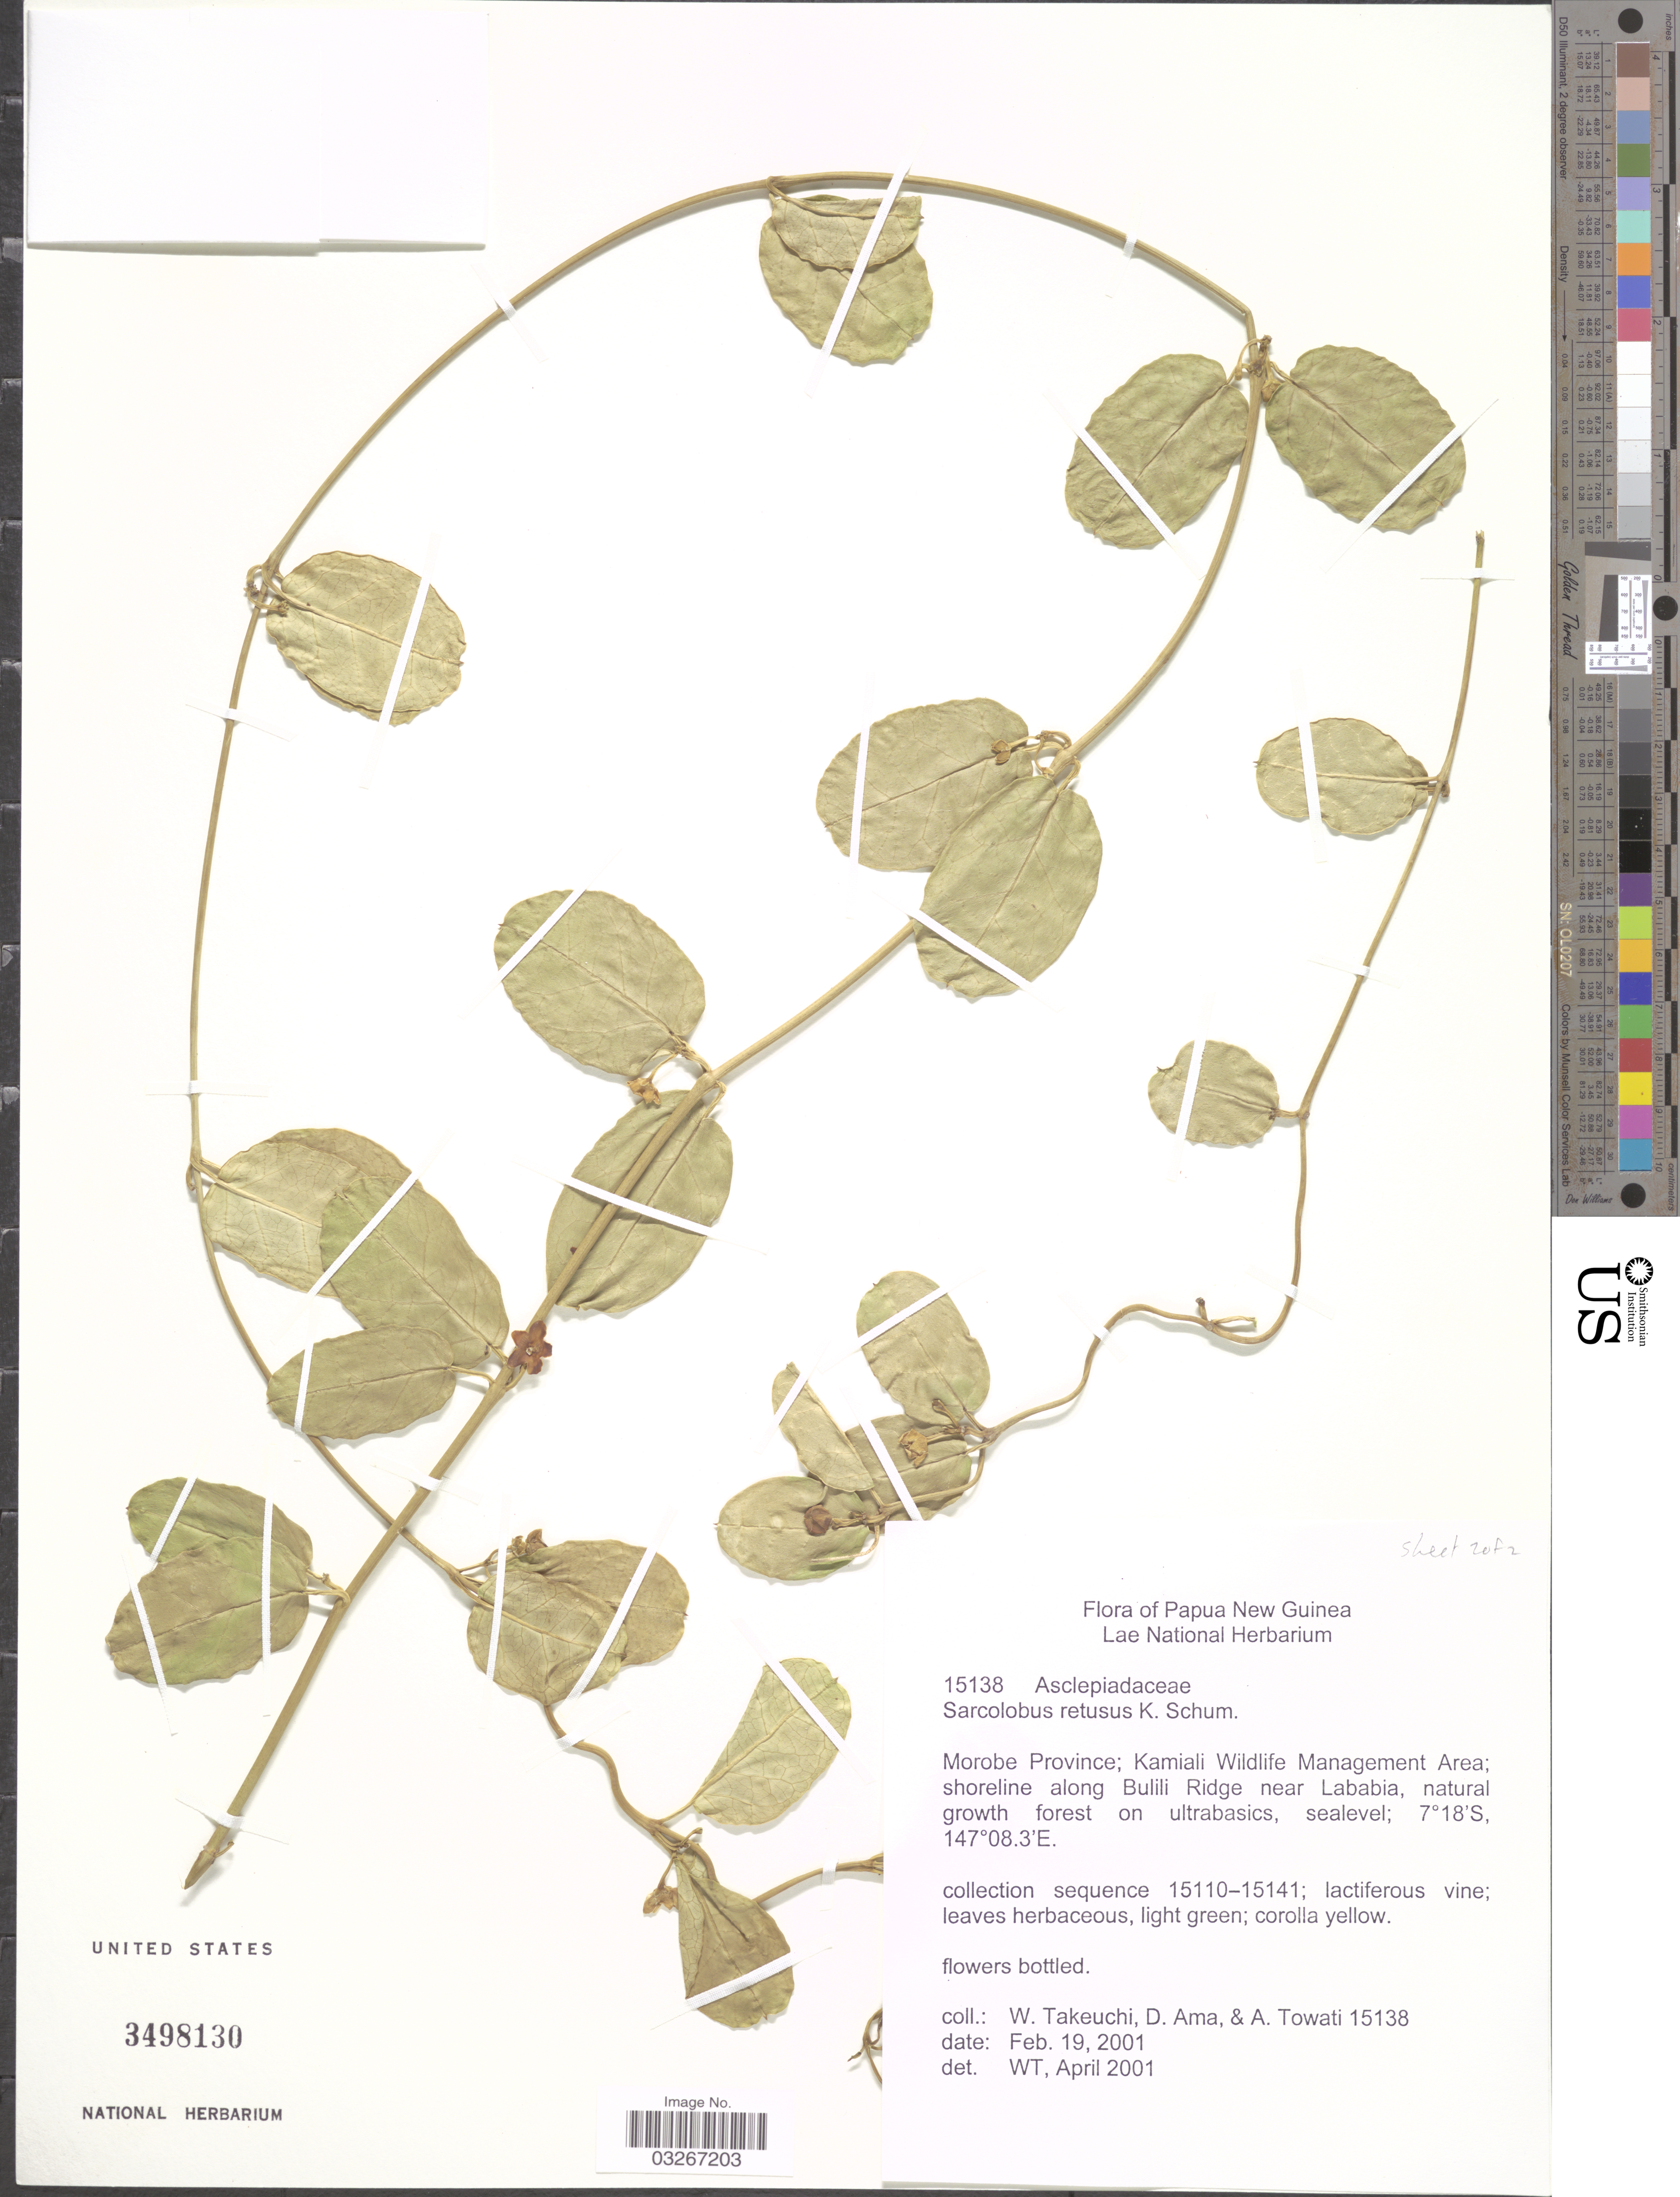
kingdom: Plantae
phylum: Tracheophyta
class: Magnoliopsida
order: Gentianales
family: Apocynaceae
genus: Sarcolobus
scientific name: Sarcolobus retusus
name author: K. Schum.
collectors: W. Takeuchi, D. Ama & A. Towati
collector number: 15138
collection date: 2001-02-19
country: Papua New Guinea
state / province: Morobe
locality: Kamiali Wildlife Management Area; shoreline along Bulili Ridge near Lababia.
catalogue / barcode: US 3498130